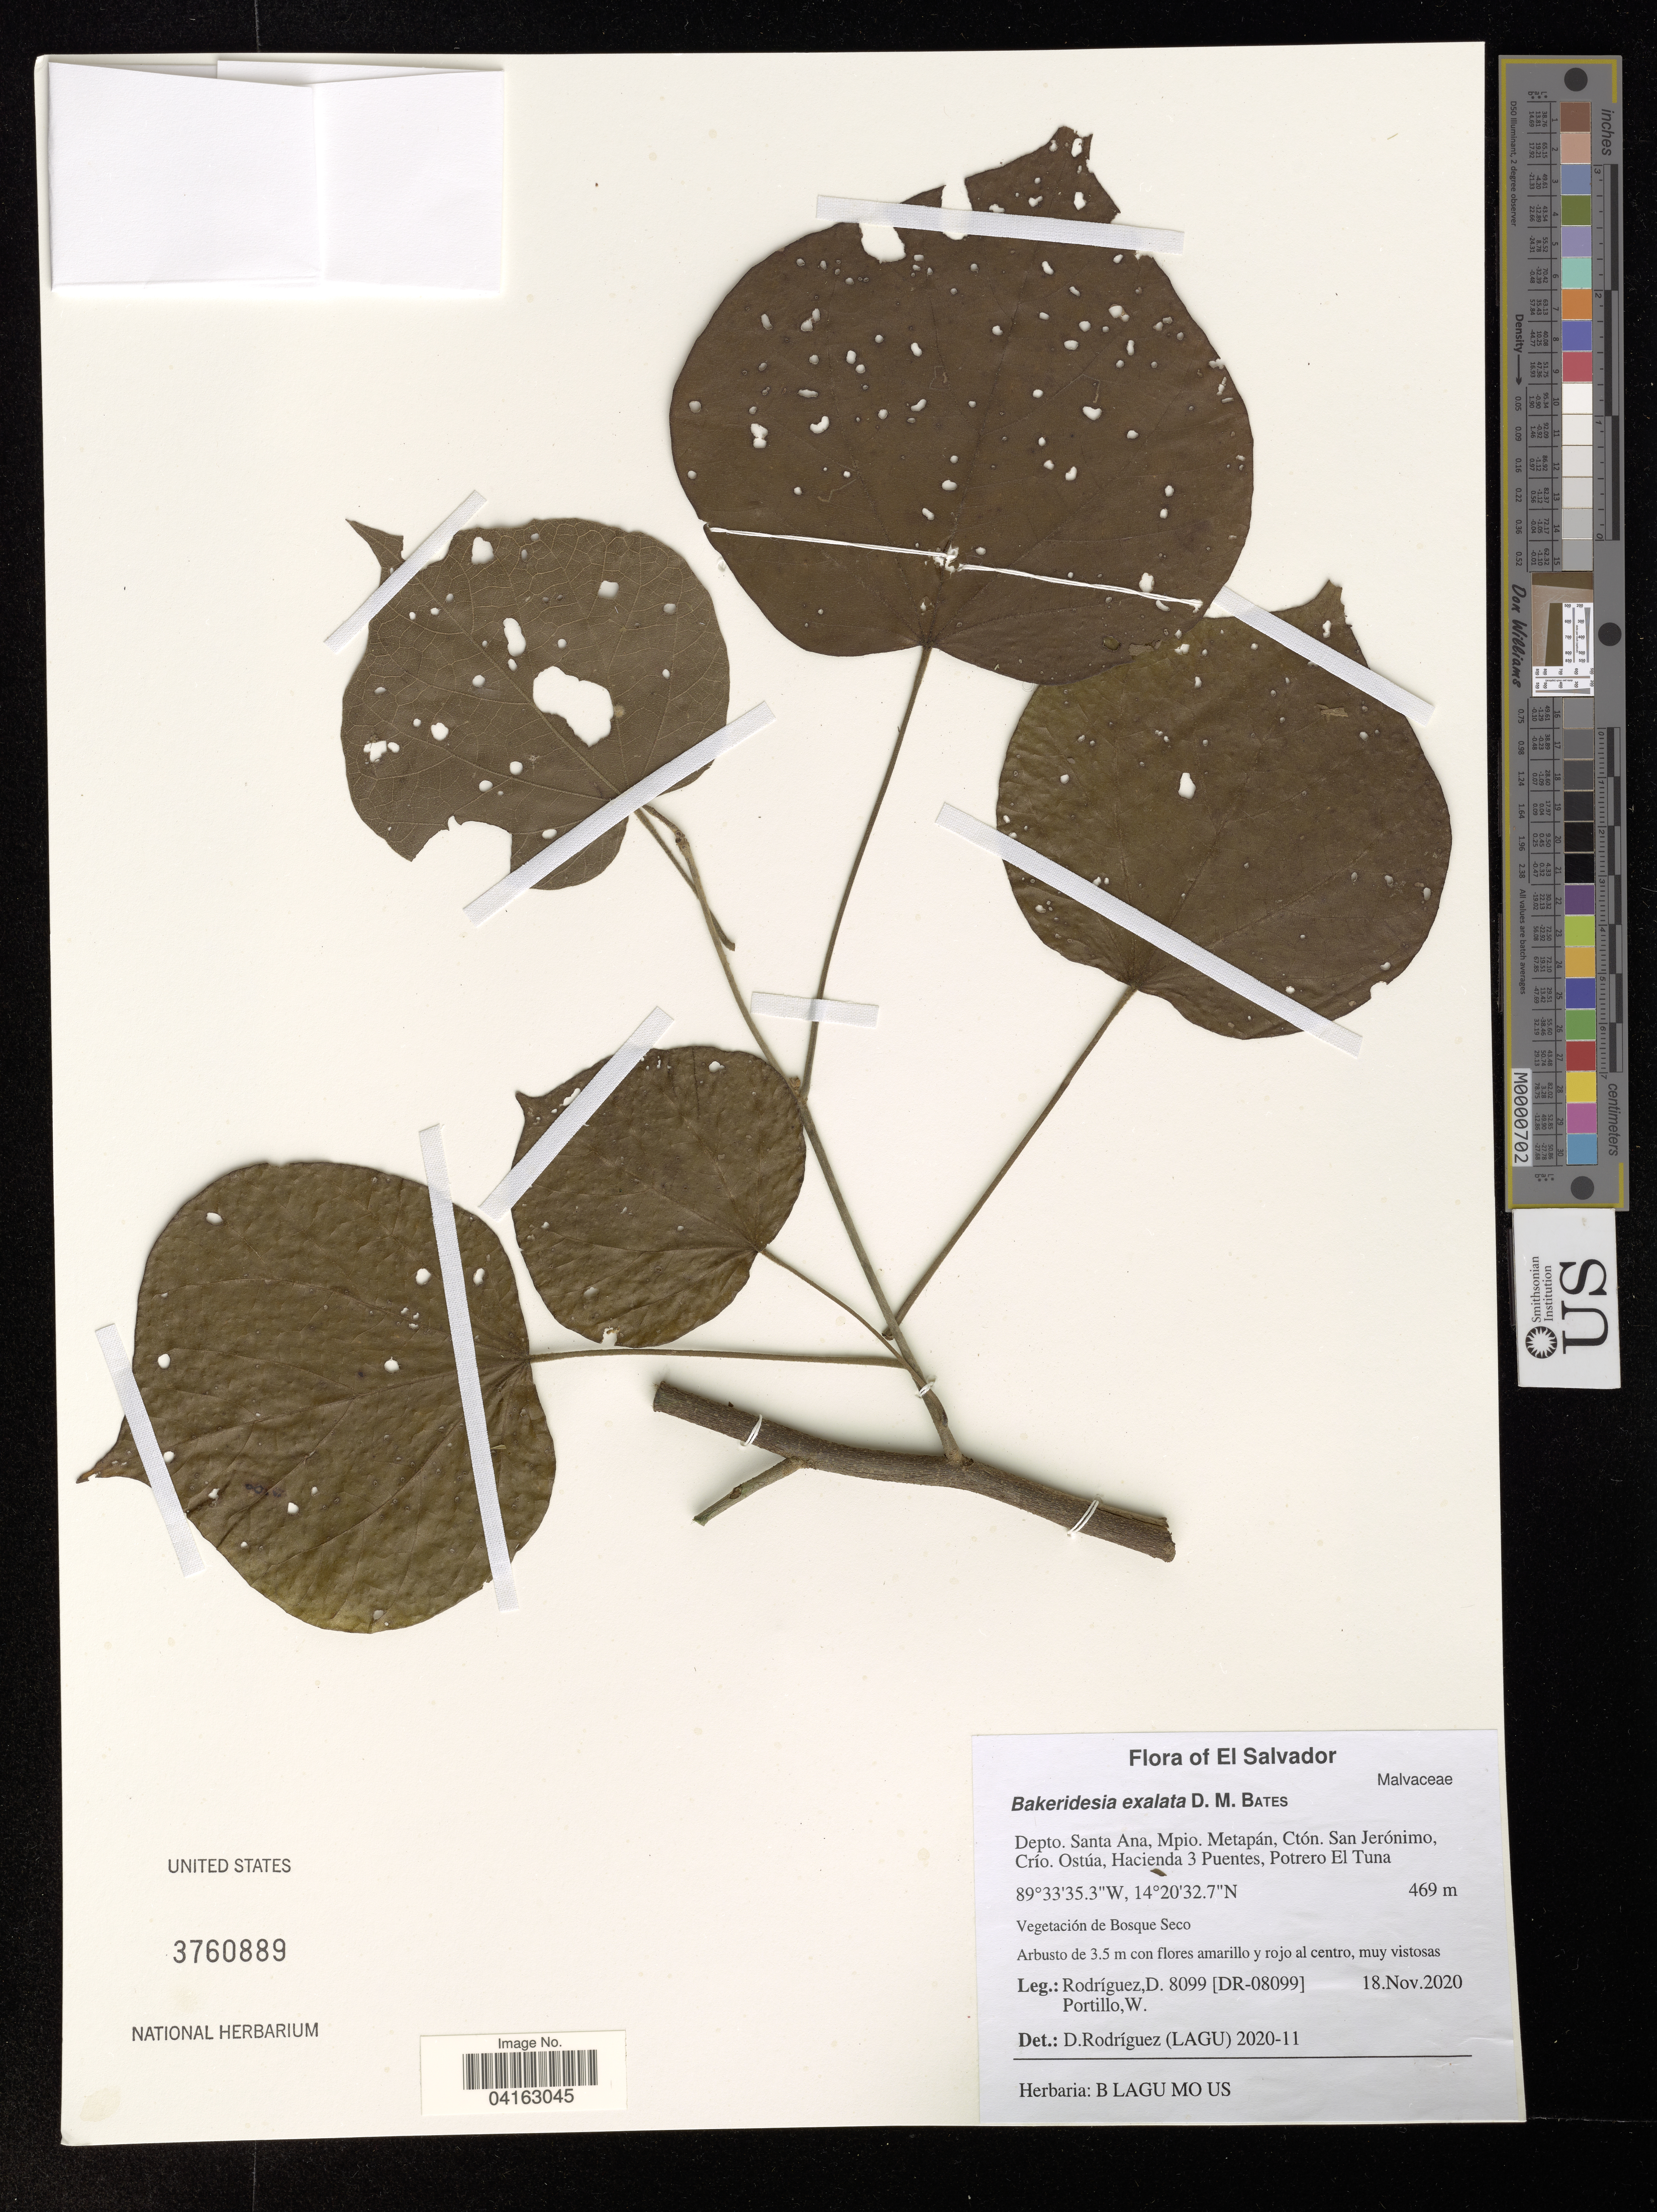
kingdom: Plantae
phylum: Tracheophyta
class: Magnoliopsida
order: Malvales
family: Malvaceae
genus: Bakeridesia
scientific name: Bakeridesia exalata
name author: D.M. Bates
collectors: D. Rodriguez & W. Portillo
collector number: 8099 / [DR-08099]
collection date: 2020-11-18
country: El Salvador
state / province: Santa Ana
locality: Depto. Santa Ana, Mpio. Metapán, Ctón. San Jerónimo, Crío. Ostúa, Hacienda 3 Puentes, Potrero El Tuna.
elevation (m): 469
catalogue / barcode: US 3760889